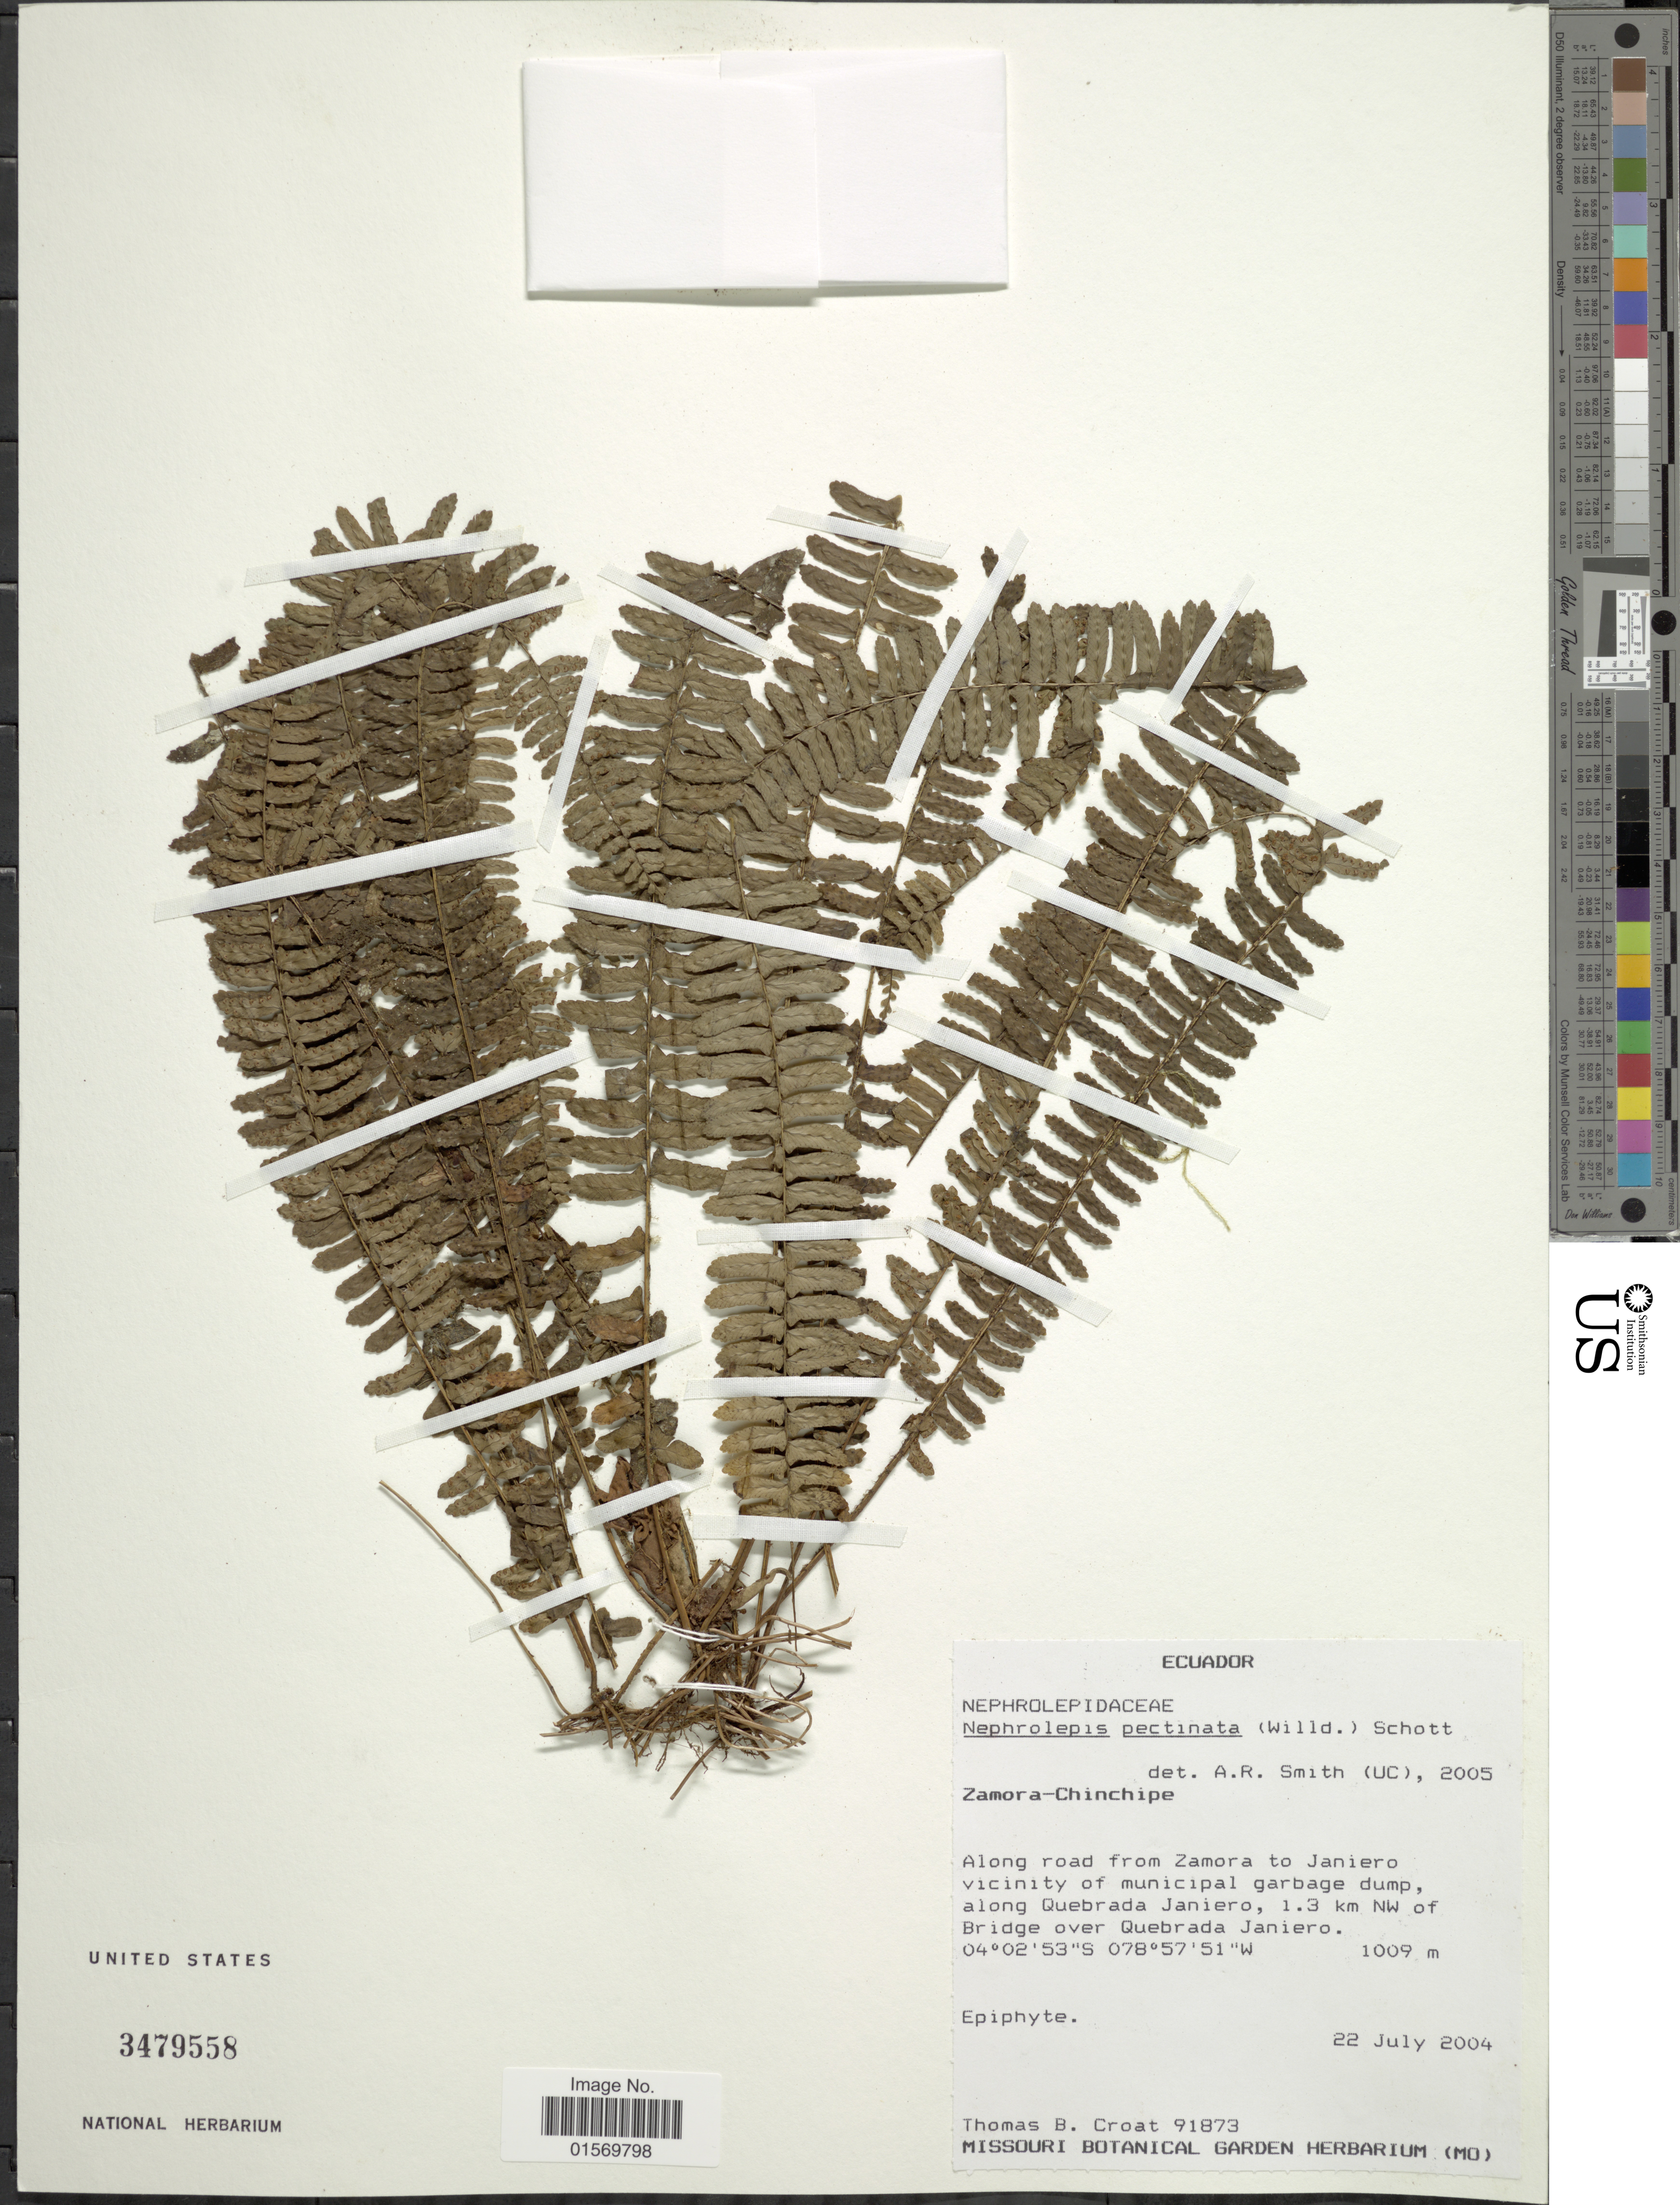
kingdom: Plantae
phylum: Tracheophyta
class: Polypodiopsida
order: Polypodiales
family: Nephrolepidaceae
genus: Nephrolepis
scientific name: Nephrolepis pectinata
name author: (Willd.) Schott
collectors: T. B. Croat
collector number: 91873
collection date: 2004-07-22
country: Ecuador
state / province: Zamora-Chinchipe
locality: Along road from Zamora to Janeiro vicinity of municipal garbage dump, along Quebrada Janiero, 1.3 km NW of Bridge over Quebrada Janiero.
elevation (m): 1009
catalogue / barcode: US 3479558